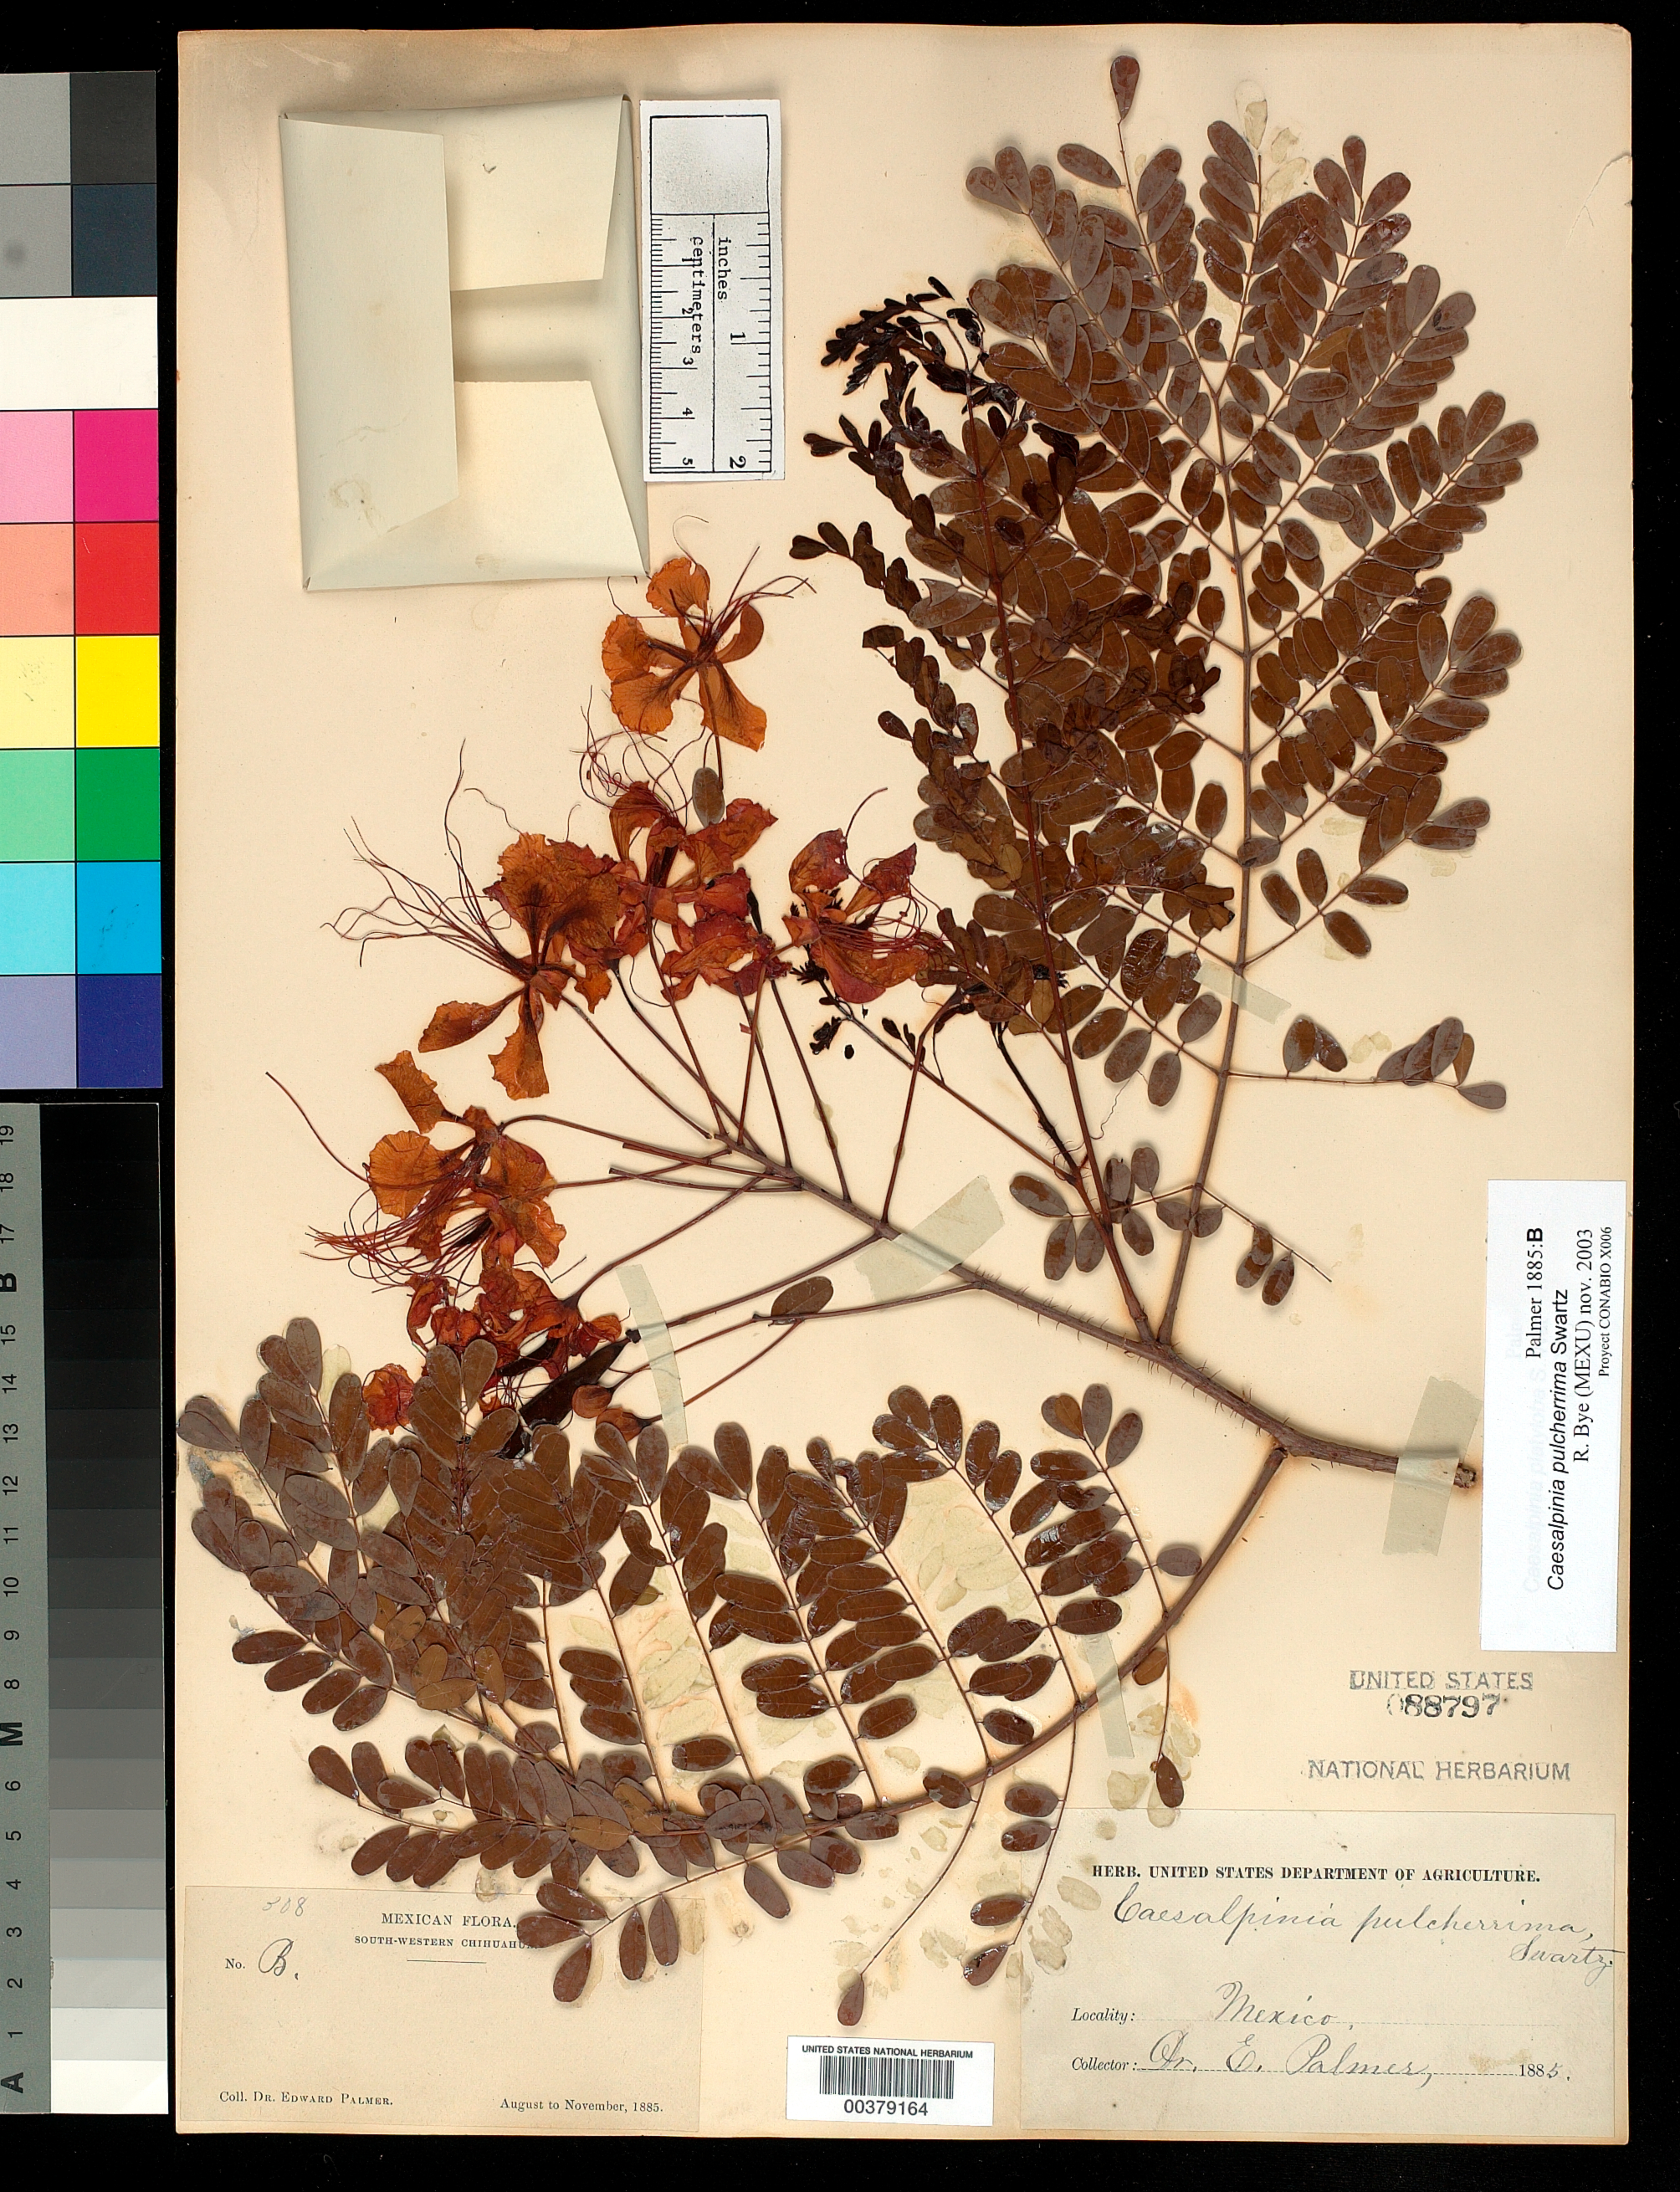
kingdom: Plantae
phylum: Tracheophyta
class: Magnoliopsida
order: Fabales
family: Fabaceae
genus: Caesalpinia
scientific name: Caesalpinia pulcherrima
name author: (L.) Sw.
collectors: E. Palmer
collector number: B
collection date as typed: Aug 1885 to -- Nov 1885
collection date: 1885-08/1885-11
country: Mexico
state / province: Chihuahua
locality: SW Chihuahua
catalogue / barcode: US 88797